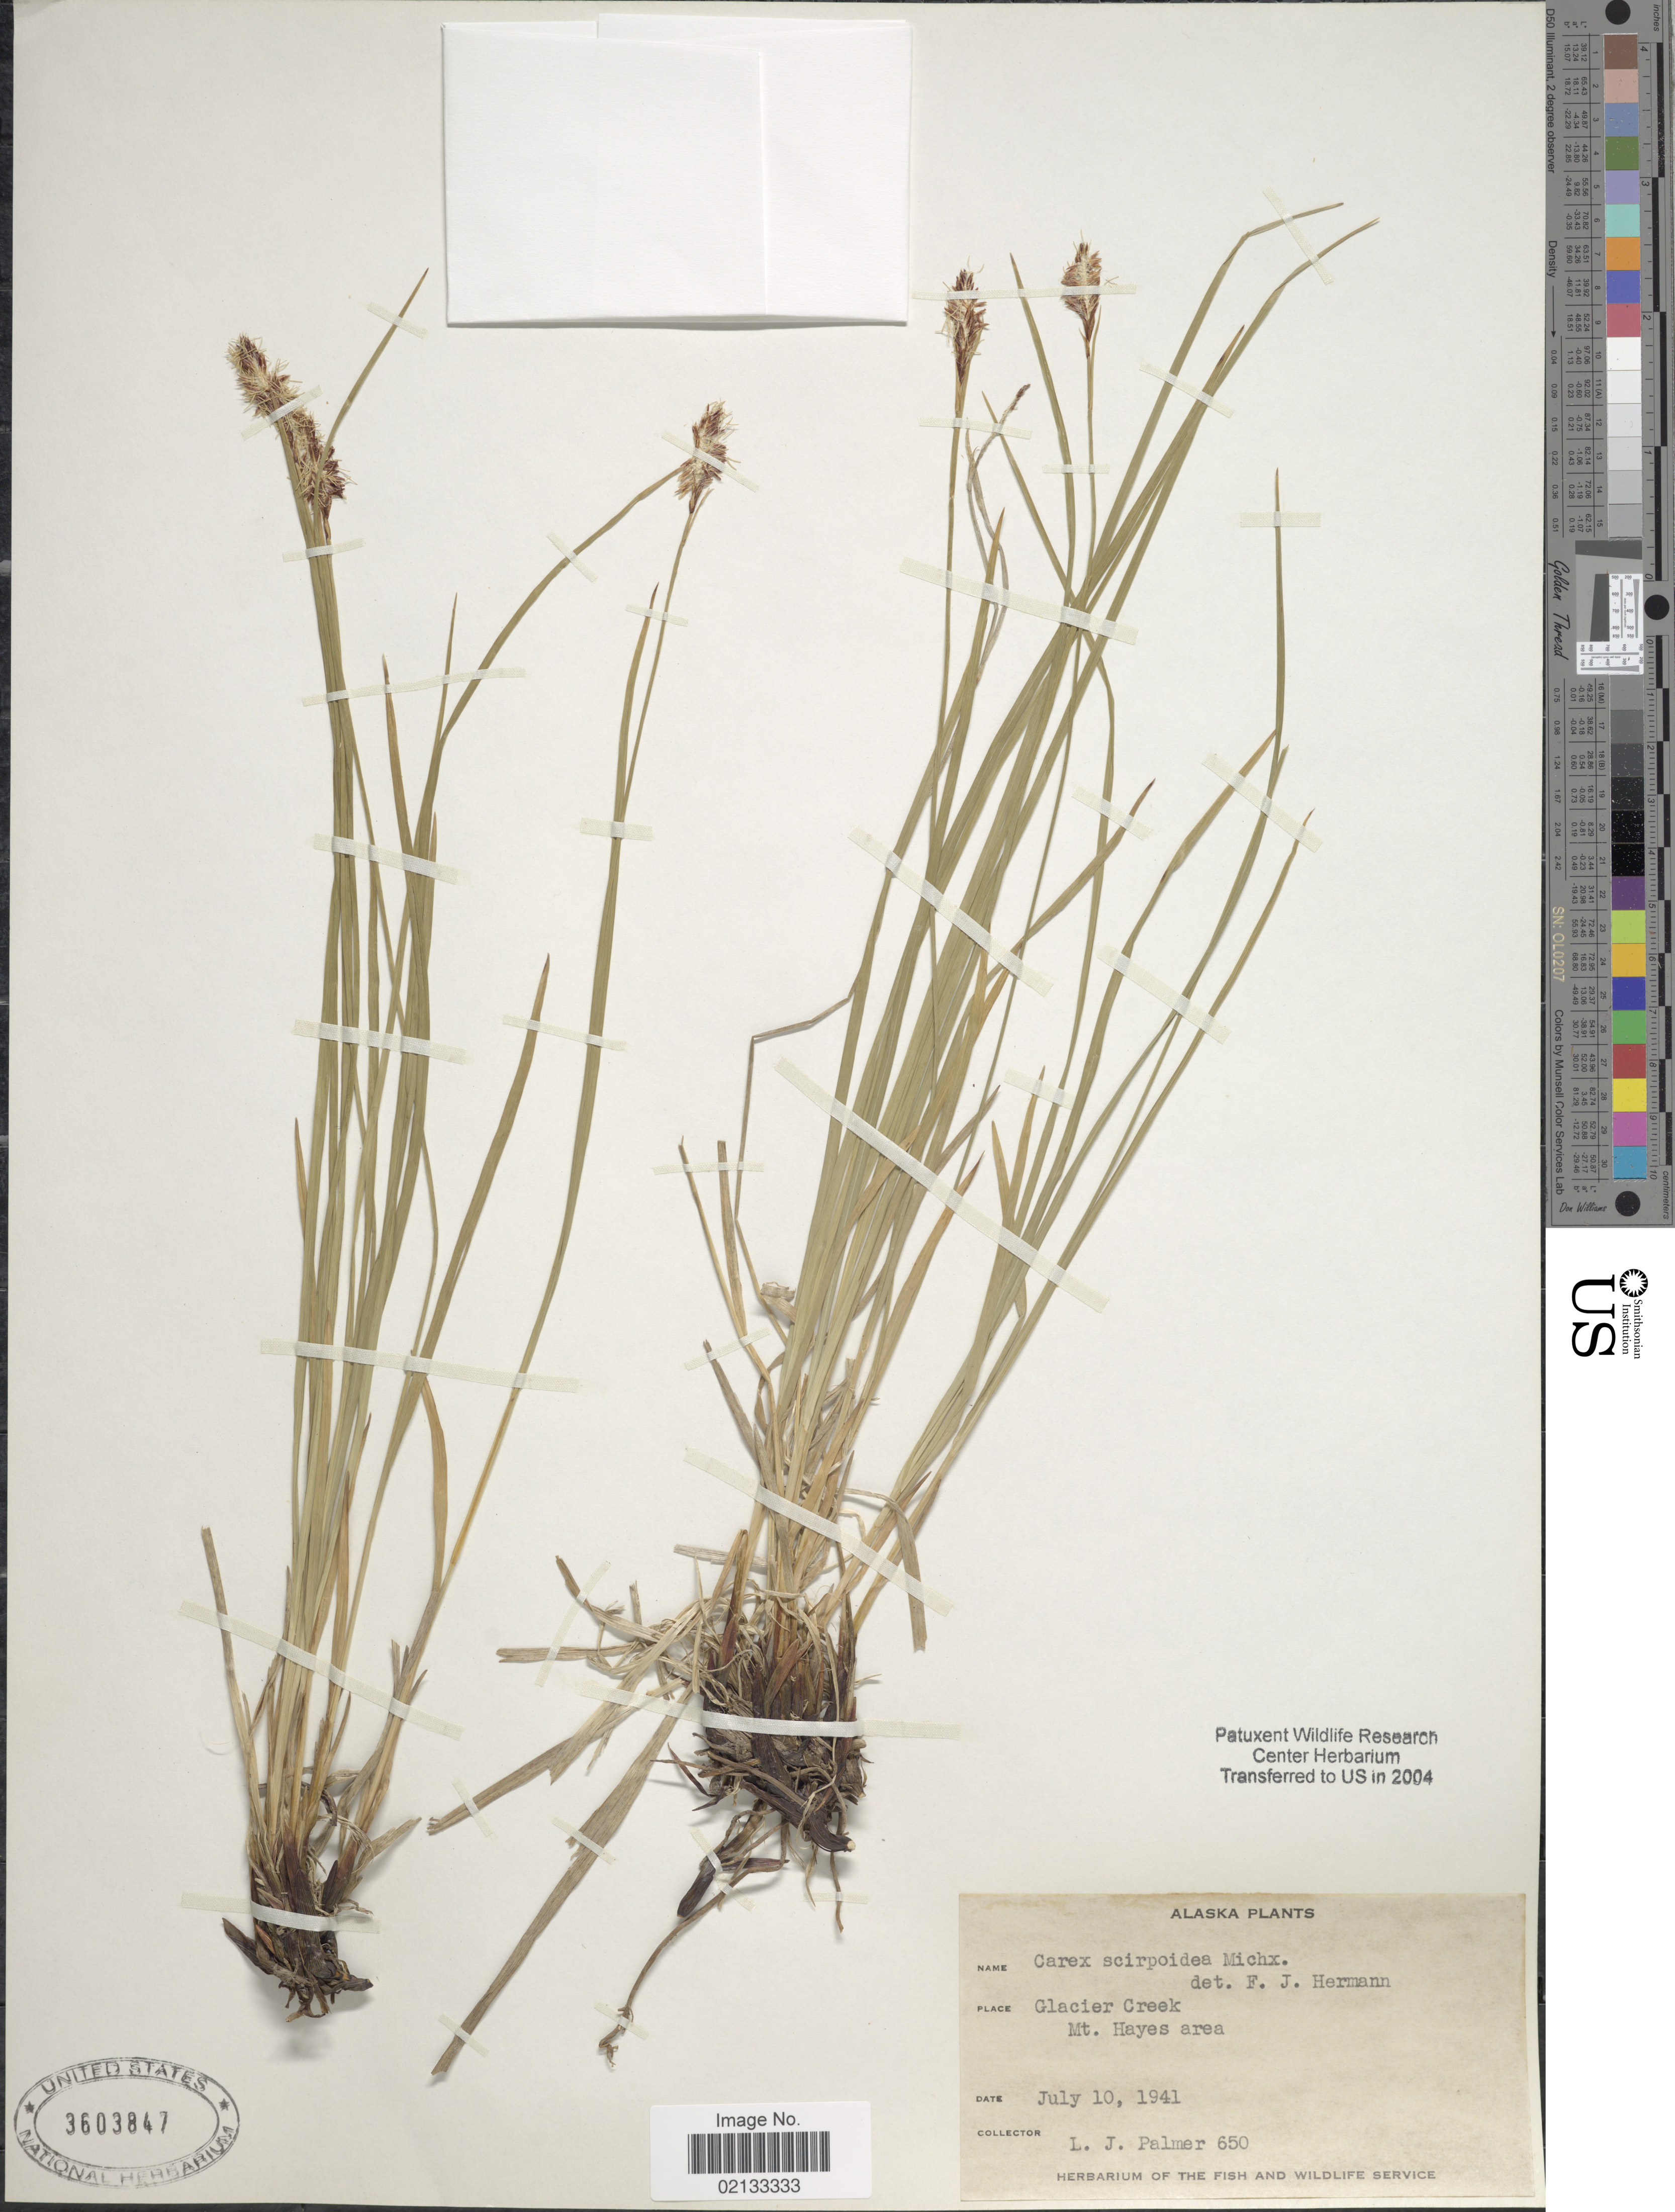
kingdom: Plantae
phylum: Tracheophyta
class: Liliopsida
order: Poales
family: Cyperaceae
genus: Carex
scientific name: Carex scirpoidea subsp. scirpoidea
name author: Michx.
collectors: L. J. Palmer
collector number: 650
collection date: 1941-07-10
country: United States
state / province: Alaska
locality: Glacier Creek, Mt Hayes area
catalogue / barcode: US 3603847